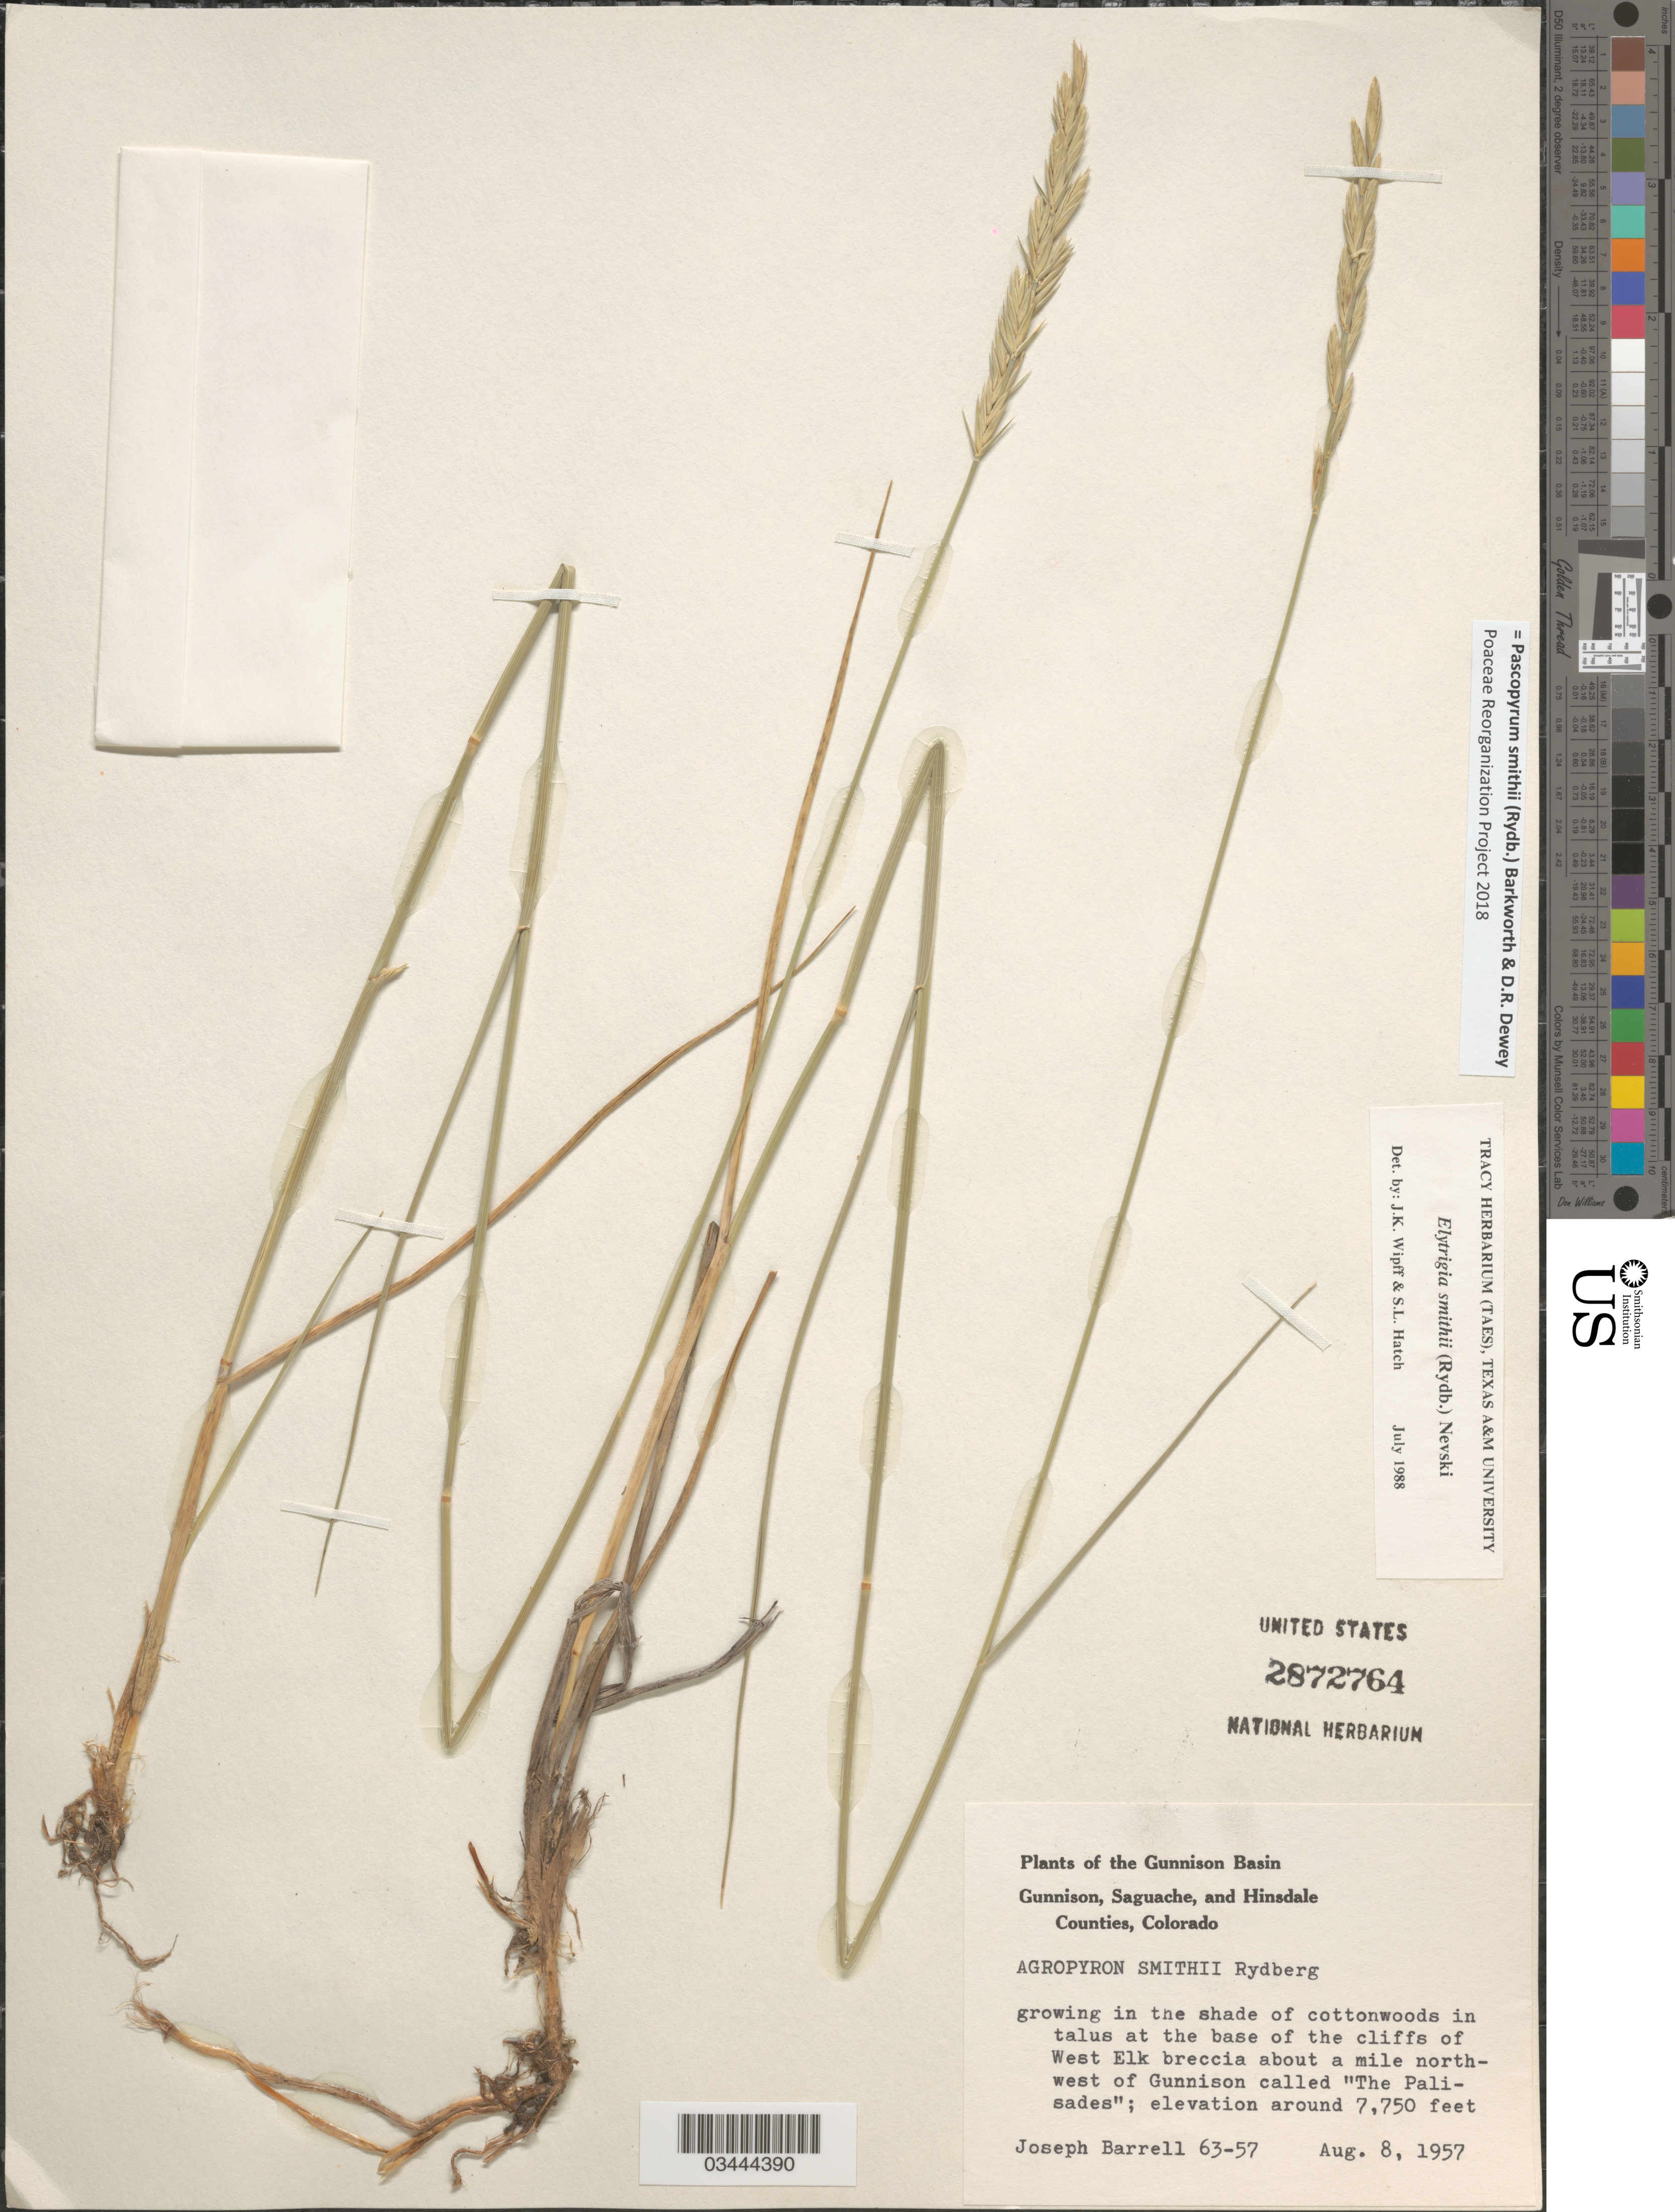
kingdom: Plantae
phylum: Tracheophyta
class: Liliopsida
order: Poales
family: Poaceae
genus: Pascopyrum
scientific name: Pascopyrum smithii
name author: (Rydb.) Barkworth & Dewey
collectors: J. Barrell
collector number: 63-57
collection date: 1957-08-08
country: United States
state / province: Colorado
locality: The Gunnison Basin. Gunnsion, Saguache, and Hinsdale Counties. In the shade of cottonwoods in talus at the base of the cliffs of West Elk breccia about a mile northwest of Gunnison called "The Palisades".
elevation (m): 2362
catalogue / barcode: US 2872764